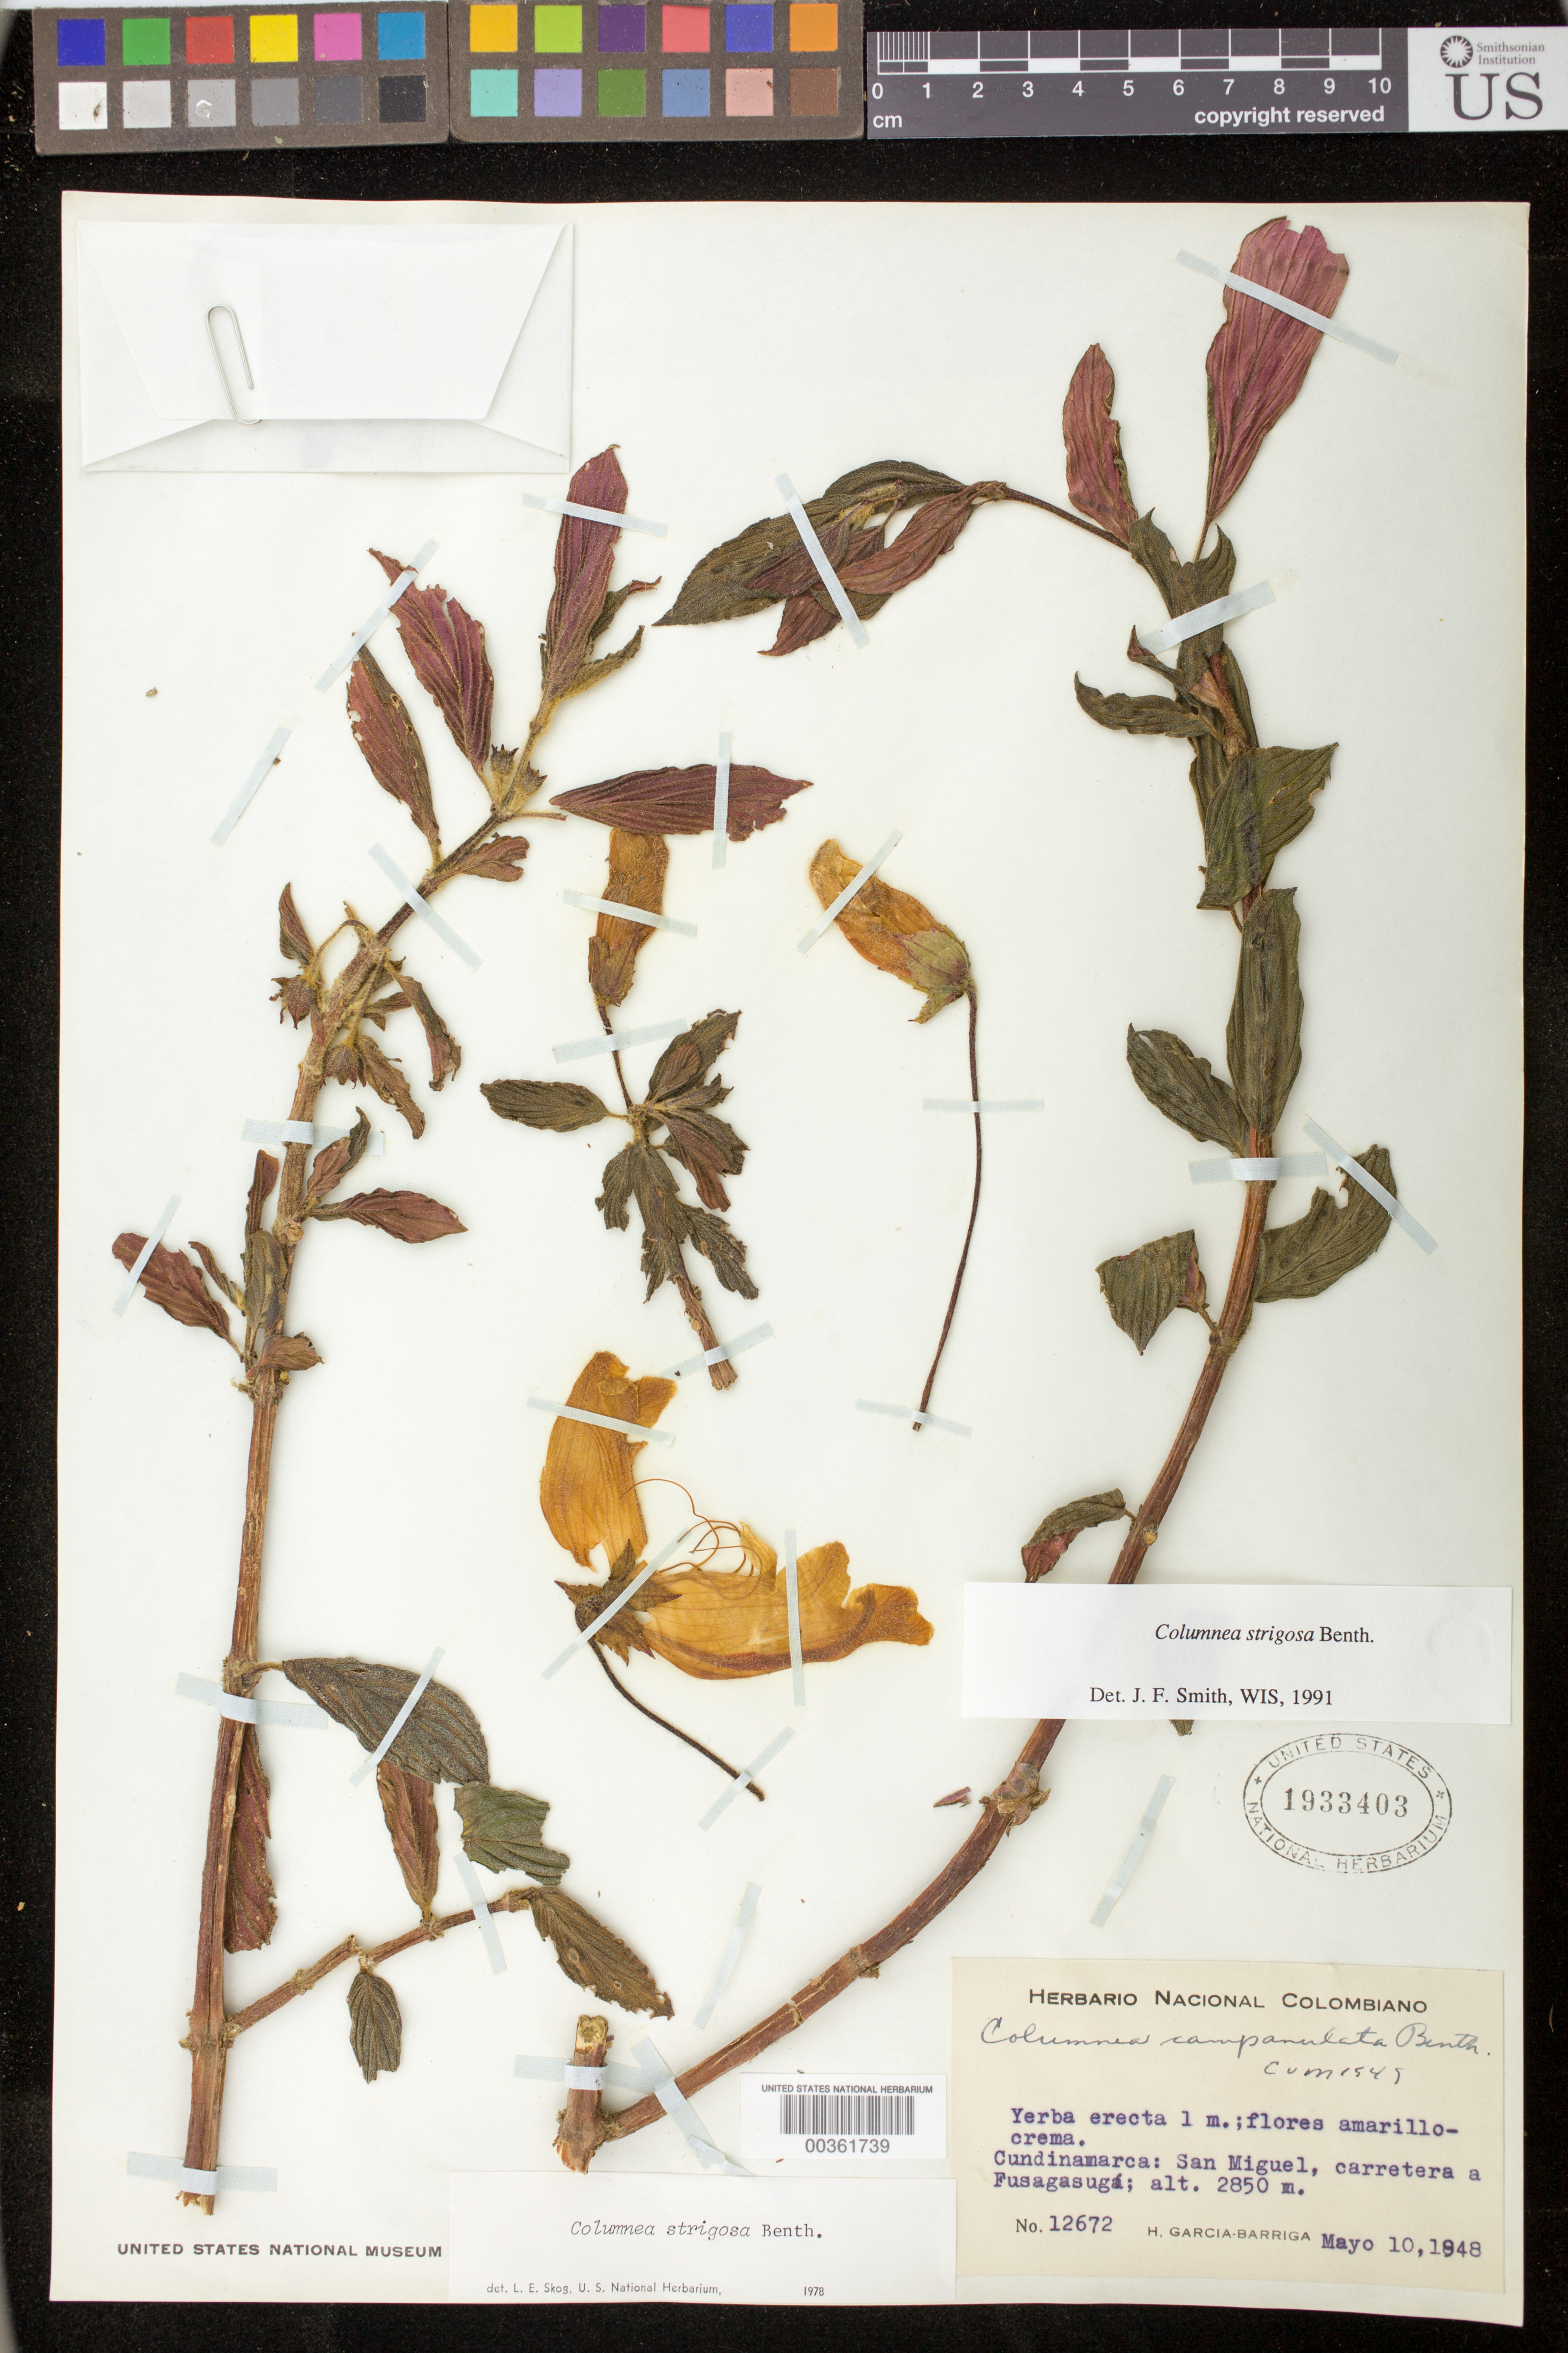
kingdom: Plantae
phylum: Tracheophyta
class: Magnoliopsida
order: Lamiales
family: Gesneriaceae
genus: Columnea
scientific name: Columnea strigosa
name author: Benth.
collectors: H. García Barriga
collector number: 12672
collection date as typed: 10 May 1948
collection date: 1948-05-10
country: Colombia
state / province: Cundinamarca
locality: San Miguel, carretera a Fusagasuga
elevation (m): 2850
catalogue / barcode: US 1933403